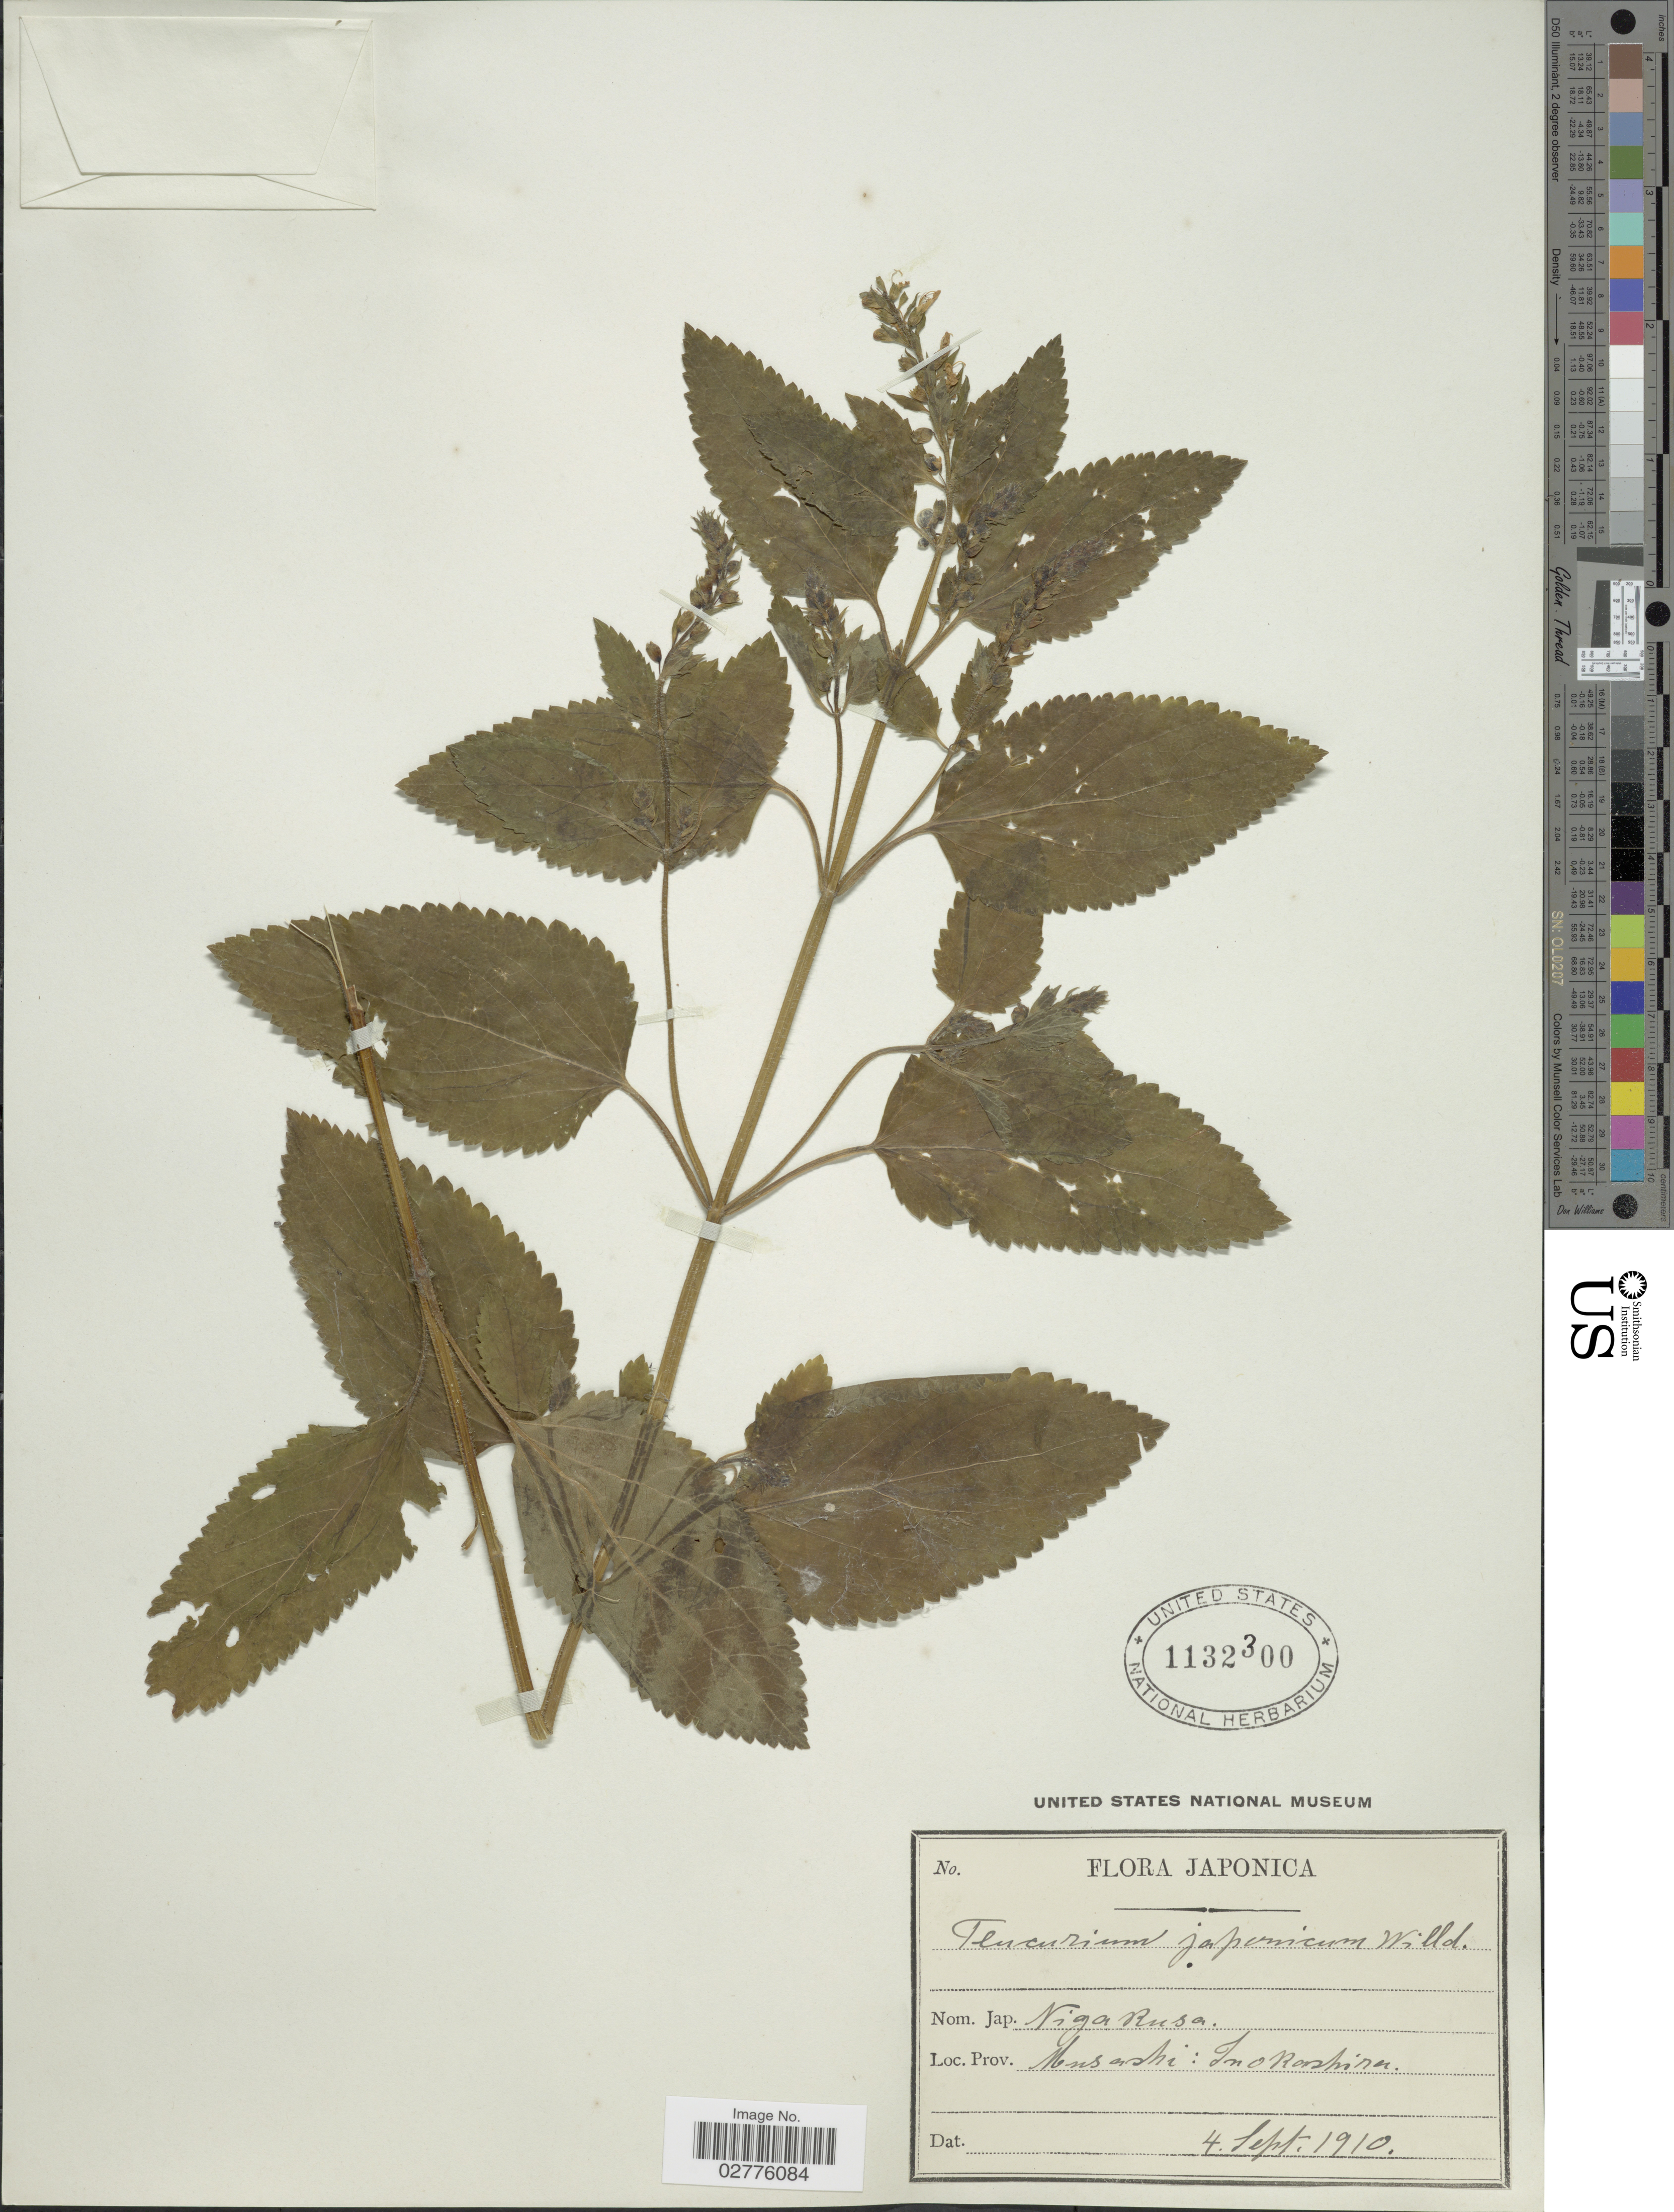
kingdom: Plantae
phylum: Tracheophyta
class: Magnoliopsida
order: Lamiales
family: Lamiaceae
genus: Teucrium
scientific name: Teucrium japonicum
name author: Houtt.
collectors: ex herb. United States National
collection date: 1910-09-04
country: Japan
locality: Japonica. Musashi: Inokashira.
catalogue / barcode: US 1132300